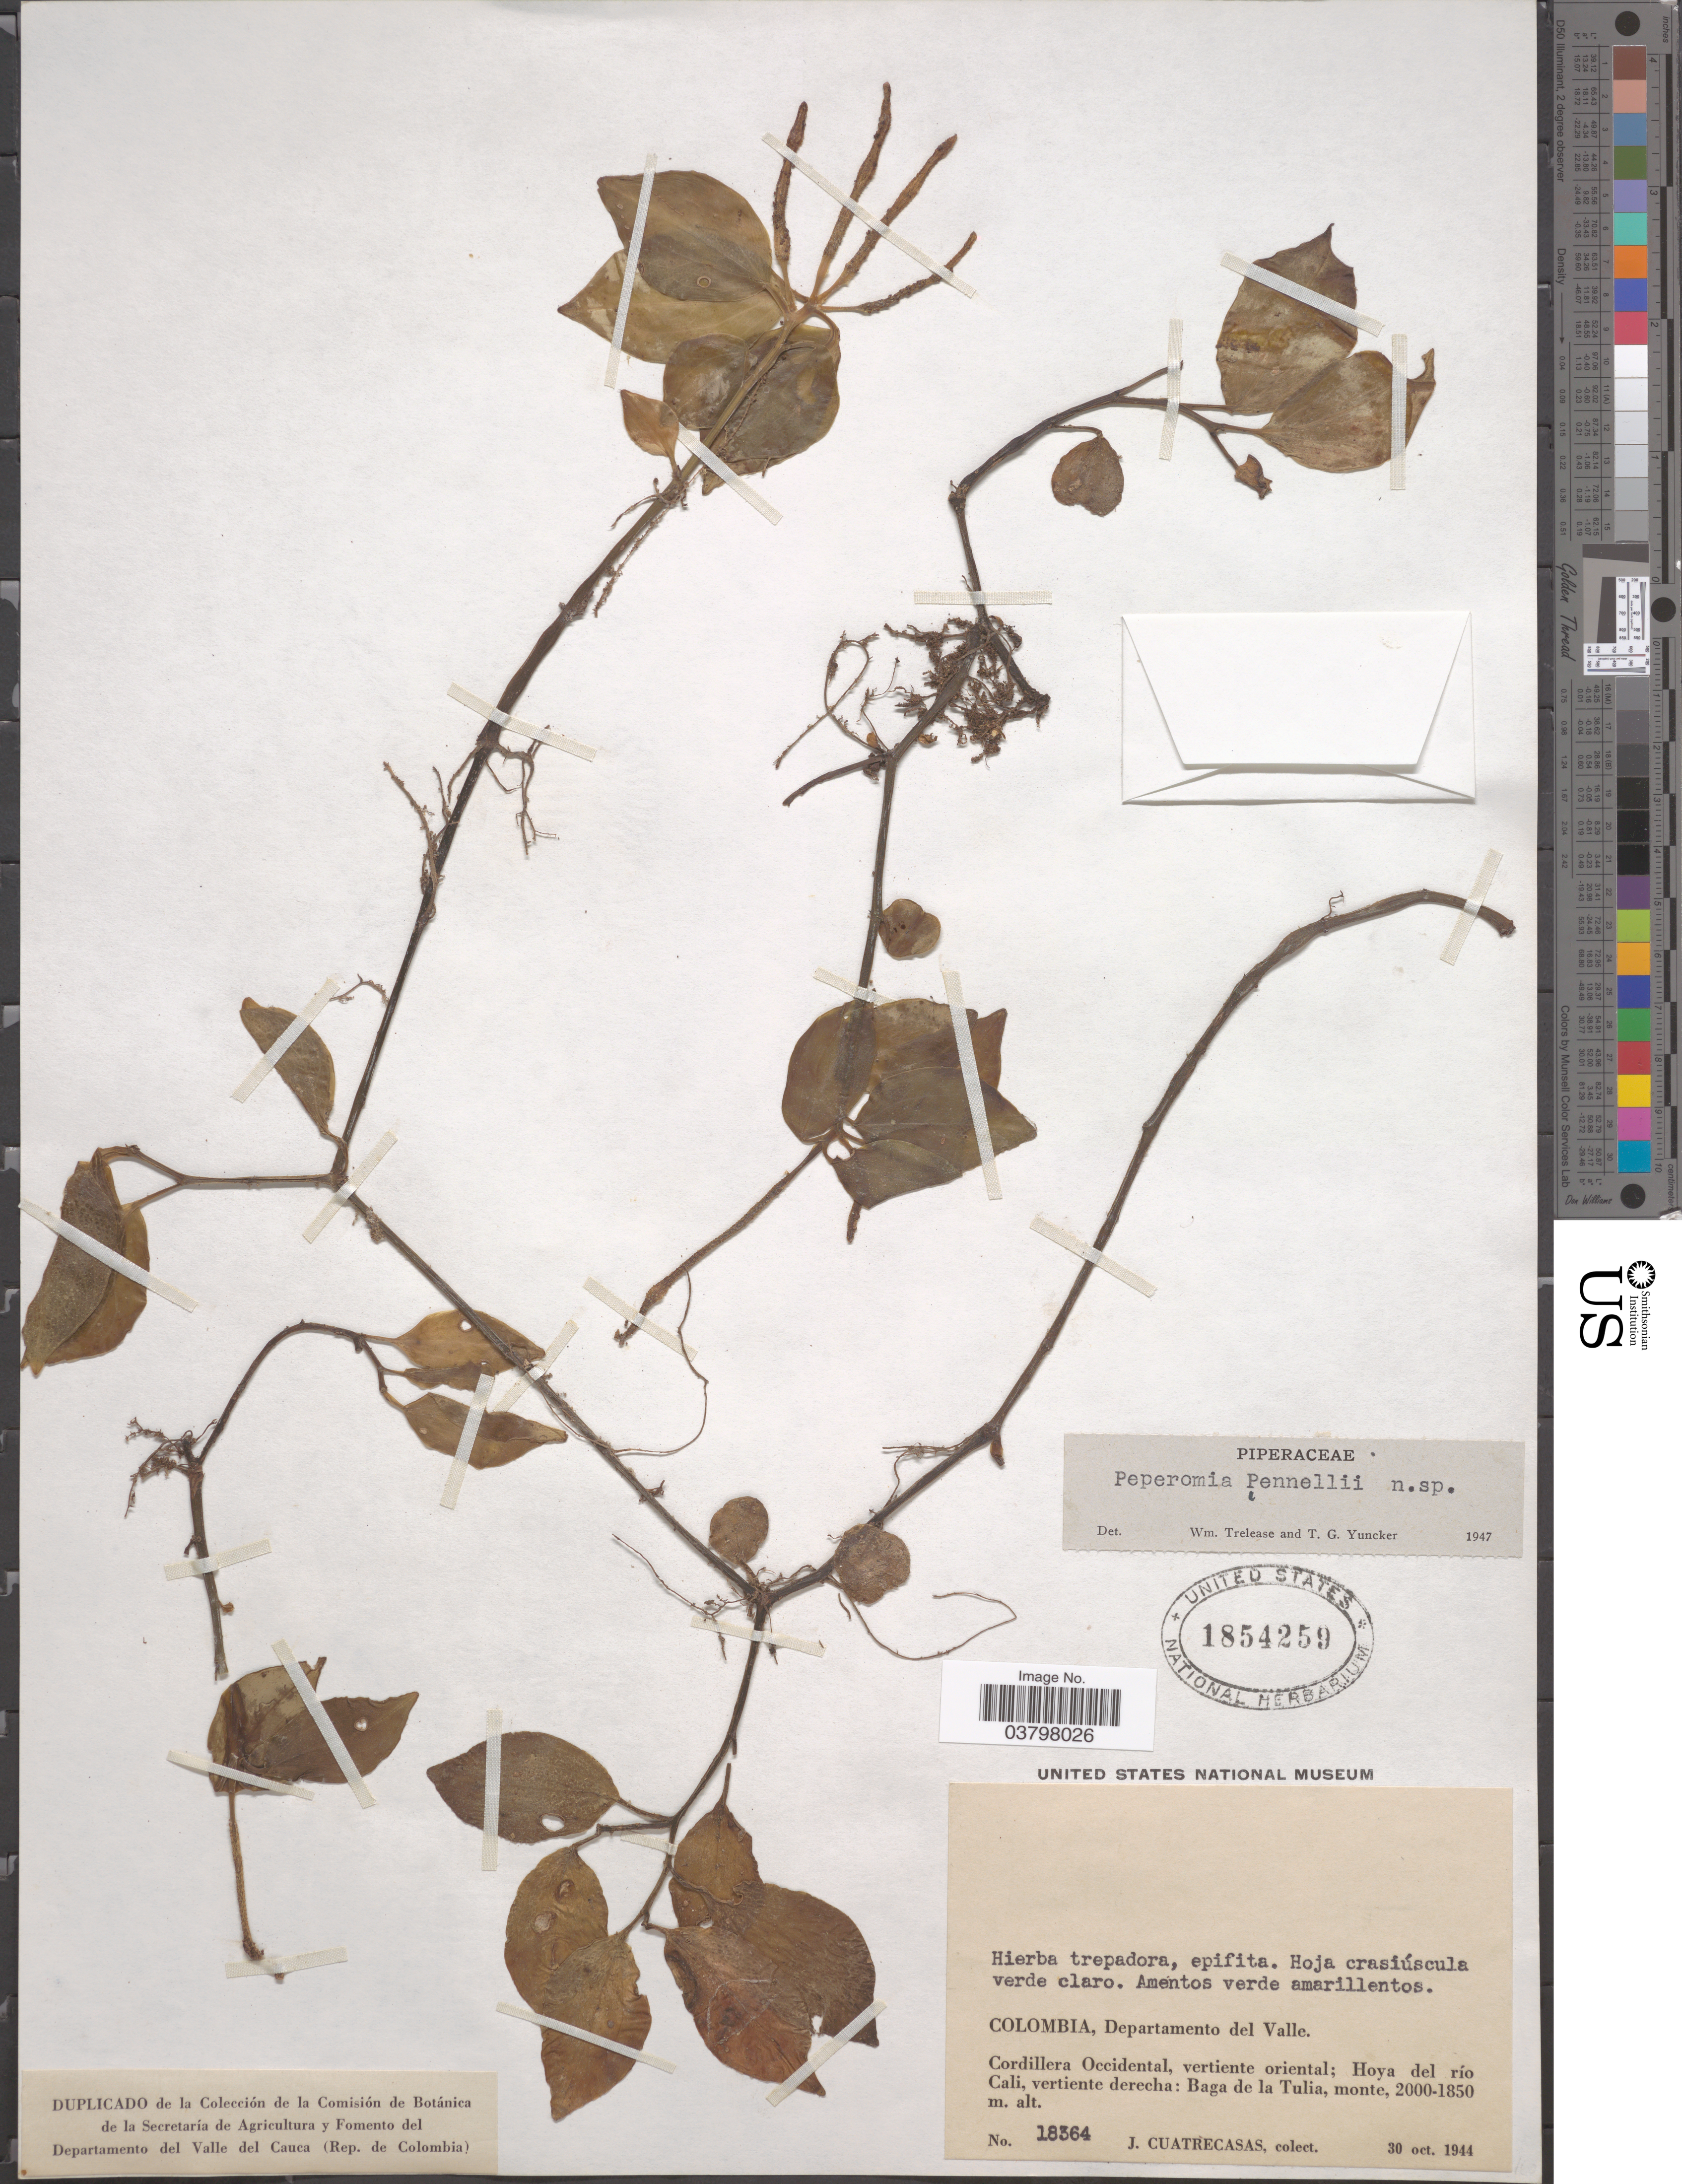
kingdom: Plantae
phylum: Tracheophyta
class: Magnoliopsida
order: Piperales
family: Piperaceae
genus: Peperomia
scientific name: Peperomia pennellii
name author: Trel. & Yunck.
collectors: J. Cuatrecasas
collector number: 18364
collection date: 1944-10-30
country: Colombia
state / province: Valle del Cauca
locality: Departamento del Valle. Cordillera Occidental, vertiente oriental; Hoya del río Cali, vertiente derecha: Baga de la Tulia.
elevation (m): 1850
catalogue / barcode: US 1854259